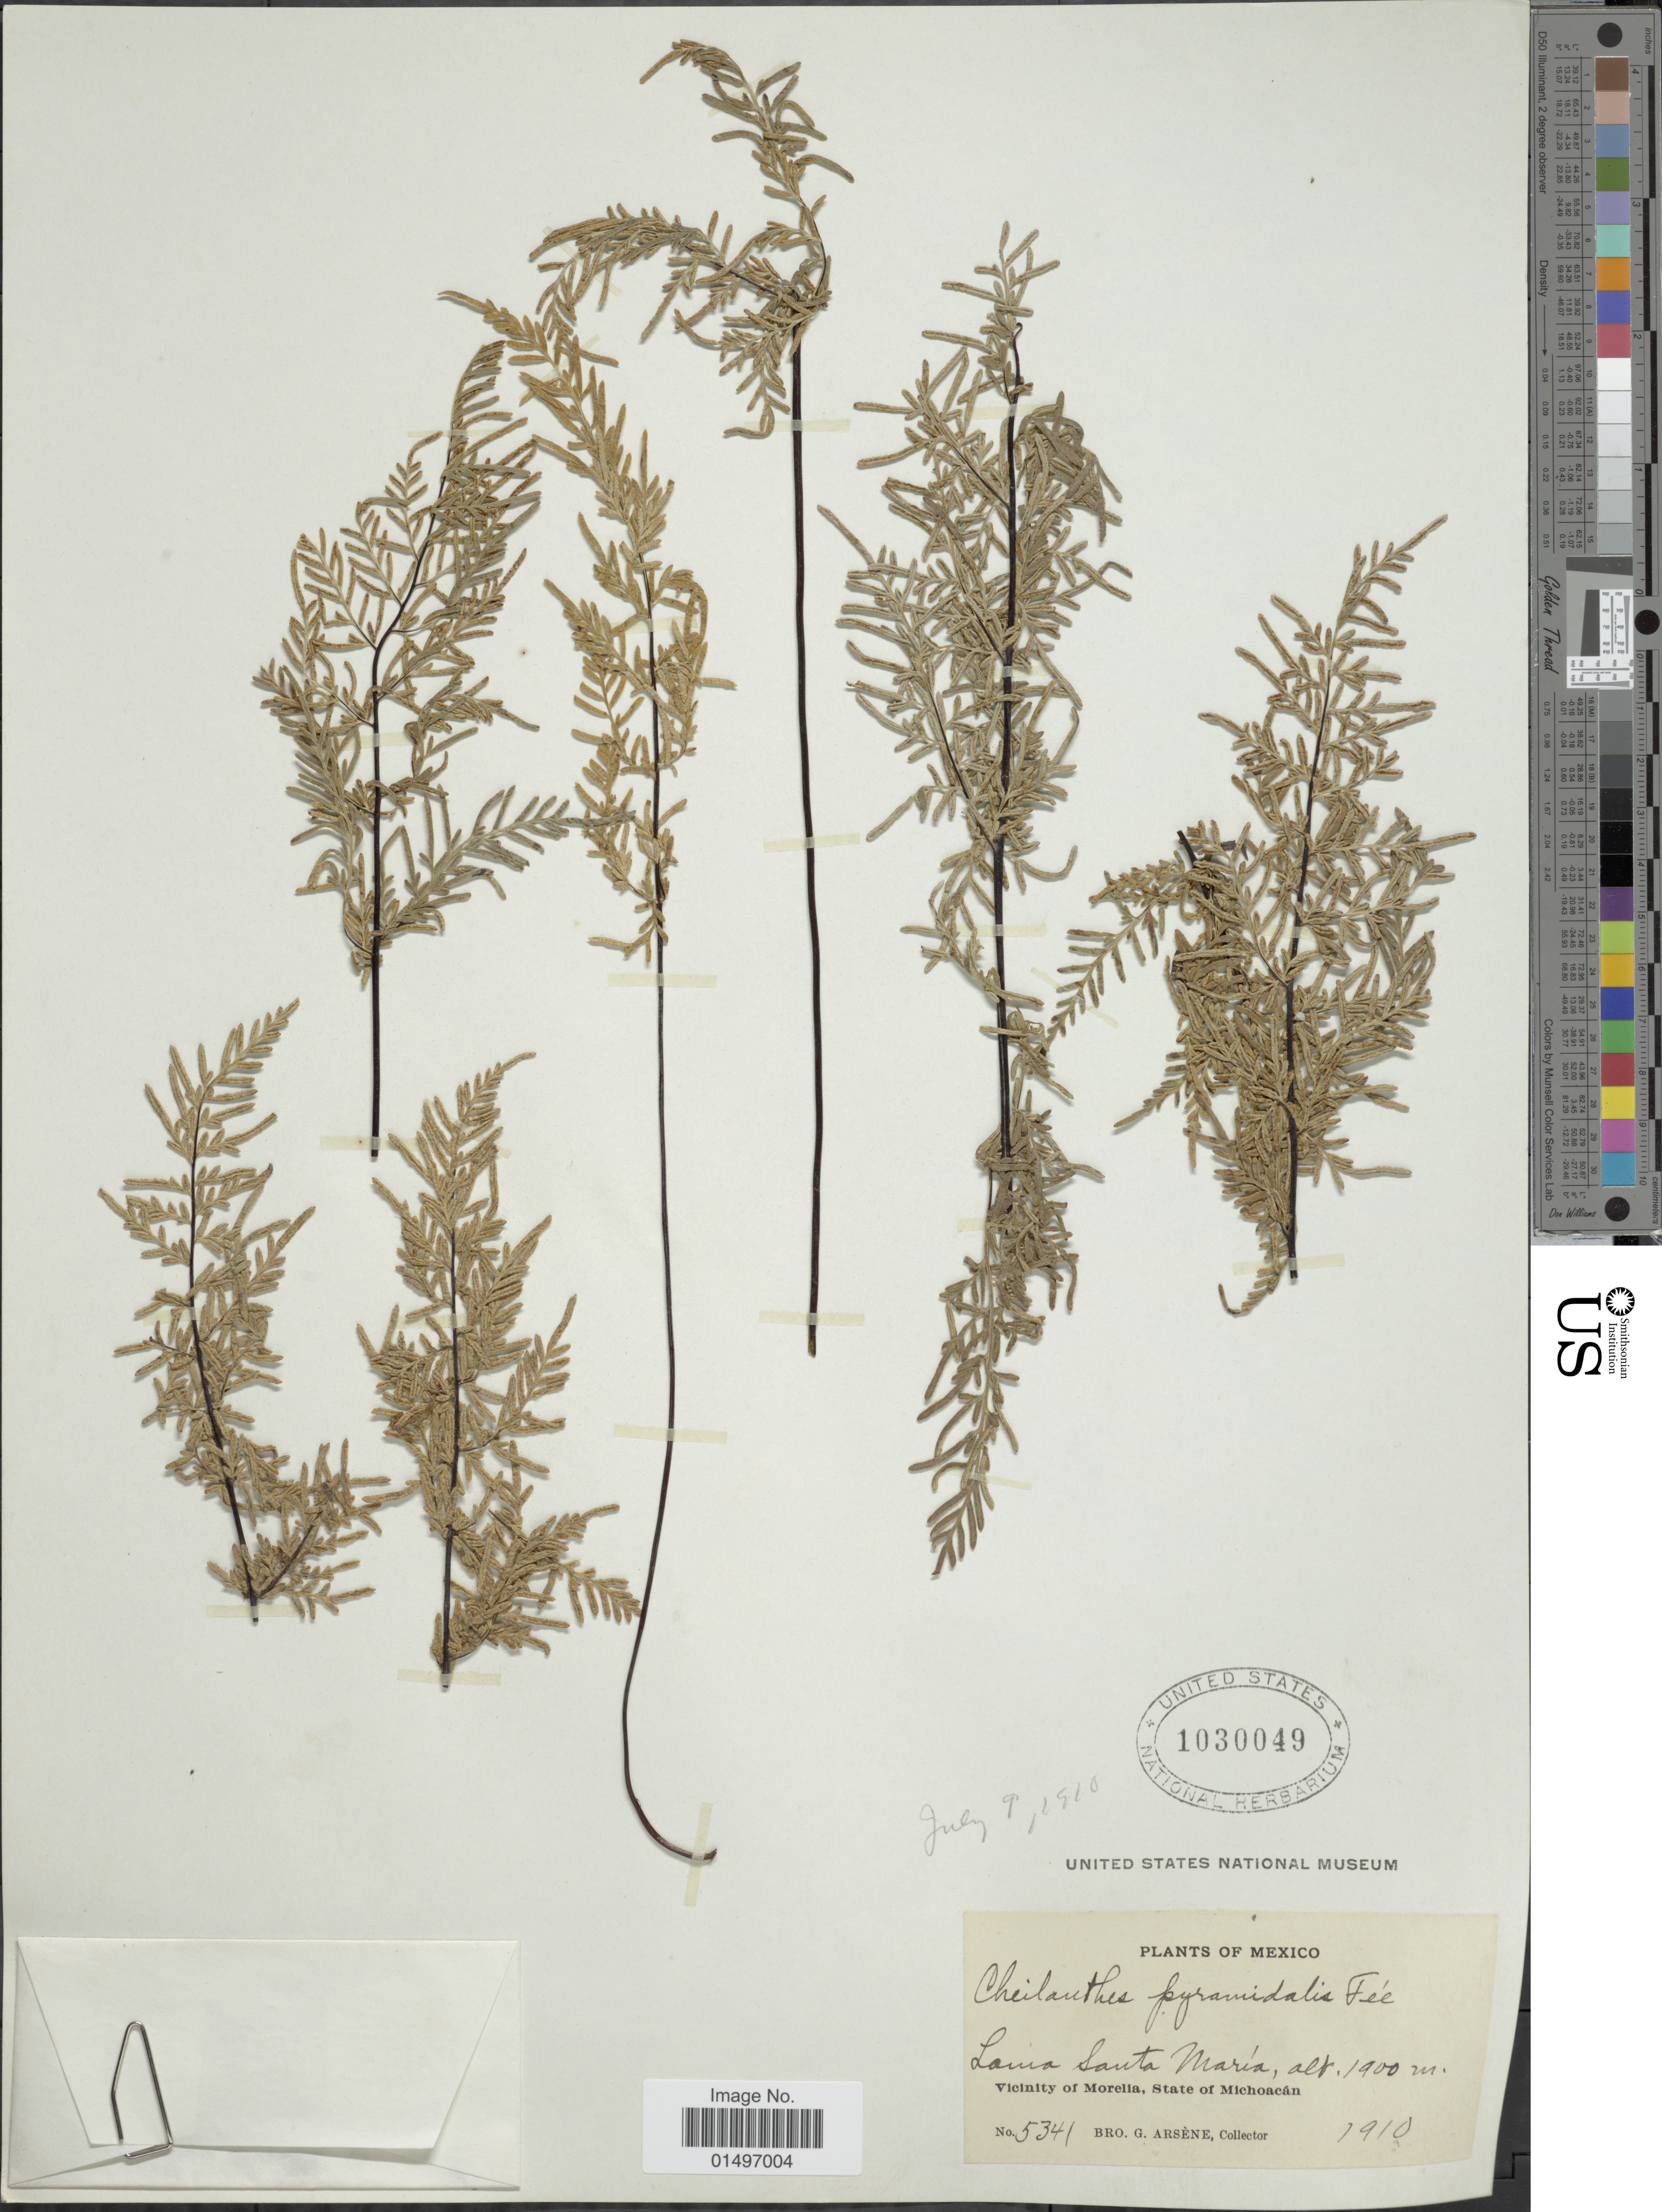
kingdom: Plantae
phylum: Tracheophyta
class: Polypodiopsida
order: Polypodiales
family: Pteridaceae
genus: Gaga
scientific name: Gaga hirsuta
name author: (Link) Fay W. Li & Windham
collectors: Bro. G. Arsène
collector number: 5341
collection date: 1910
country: Mexico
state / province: Michoacán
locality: Mexico, Vicinity of Morelia, Loma santa Maria.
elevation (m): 1900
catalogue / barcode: US 1030049